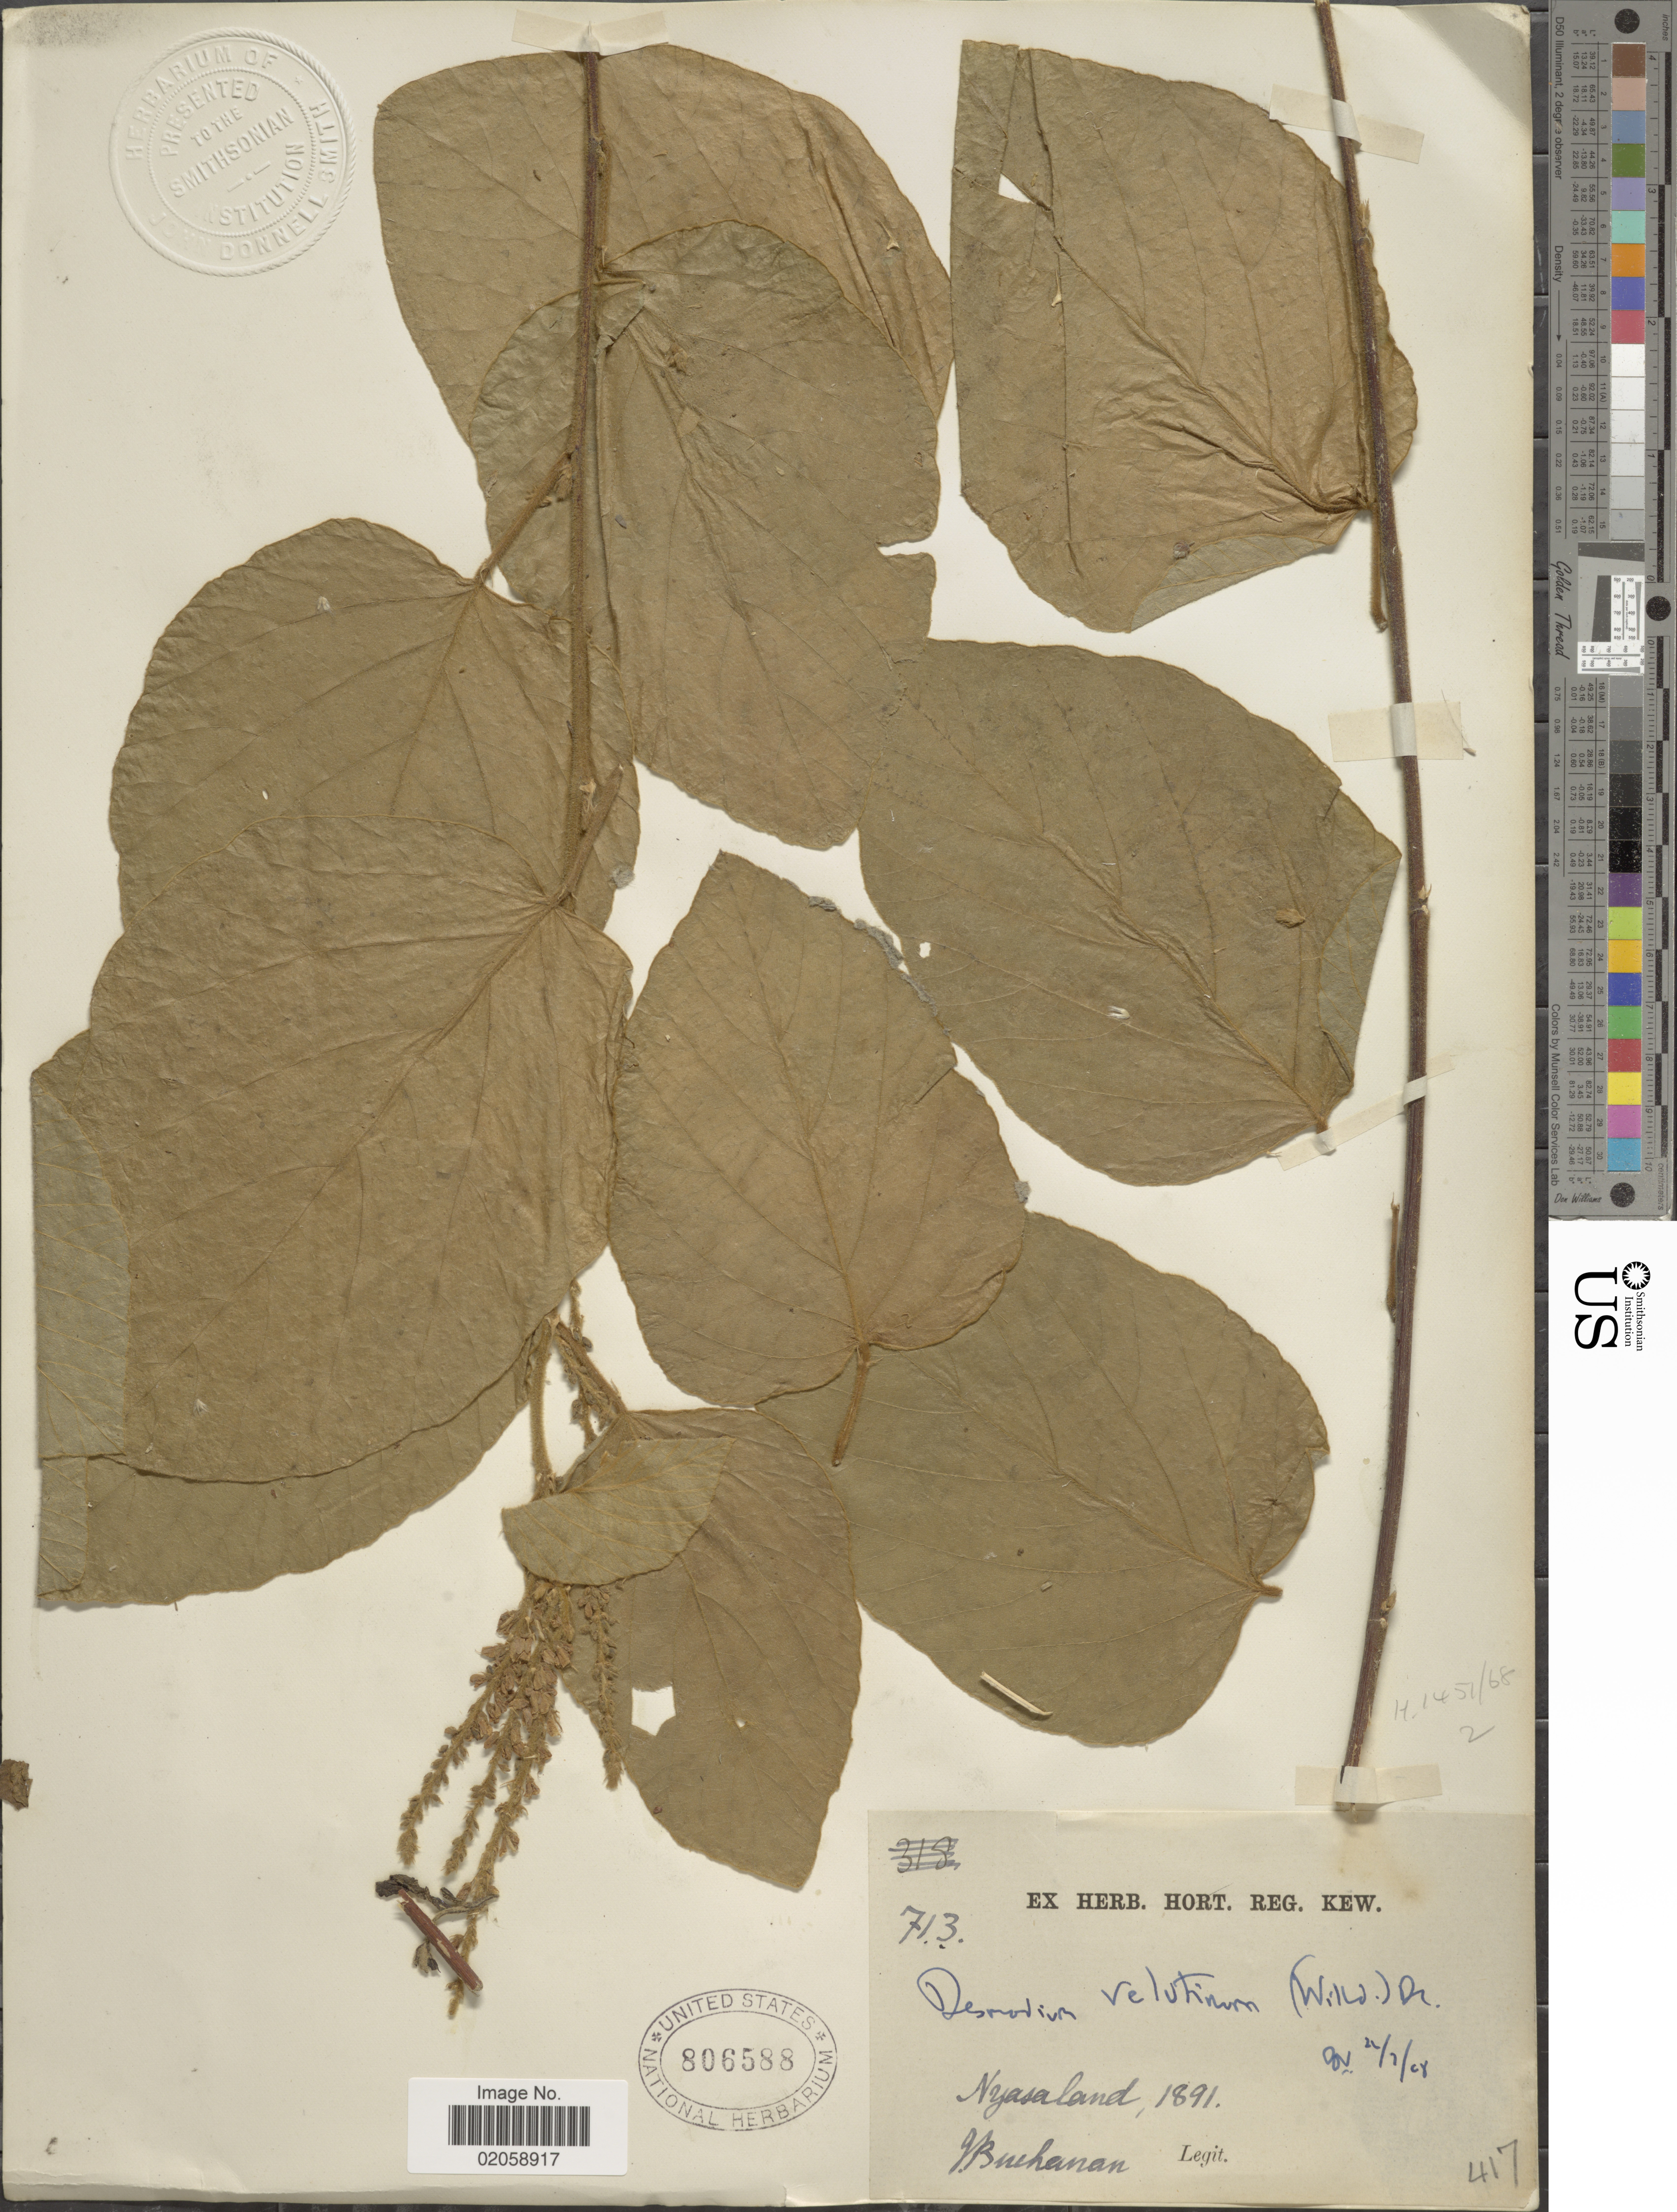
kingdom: Plantae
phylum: Tracheophyta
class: Magnoliopsida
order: Fabales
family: Fabaceae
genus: Polhillides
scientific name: Polhillides velutina subsp. velutina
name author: (Willd.) H. Ohashi & K. Ohashi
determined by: Strong, Mark T., (BOT), Smithsonian Institution - National Museum of Natural History (UNITED STATES)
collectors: -. Buchanan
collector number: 713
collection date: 1891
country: Malawi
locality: Nyasaland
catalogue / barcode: US 806588